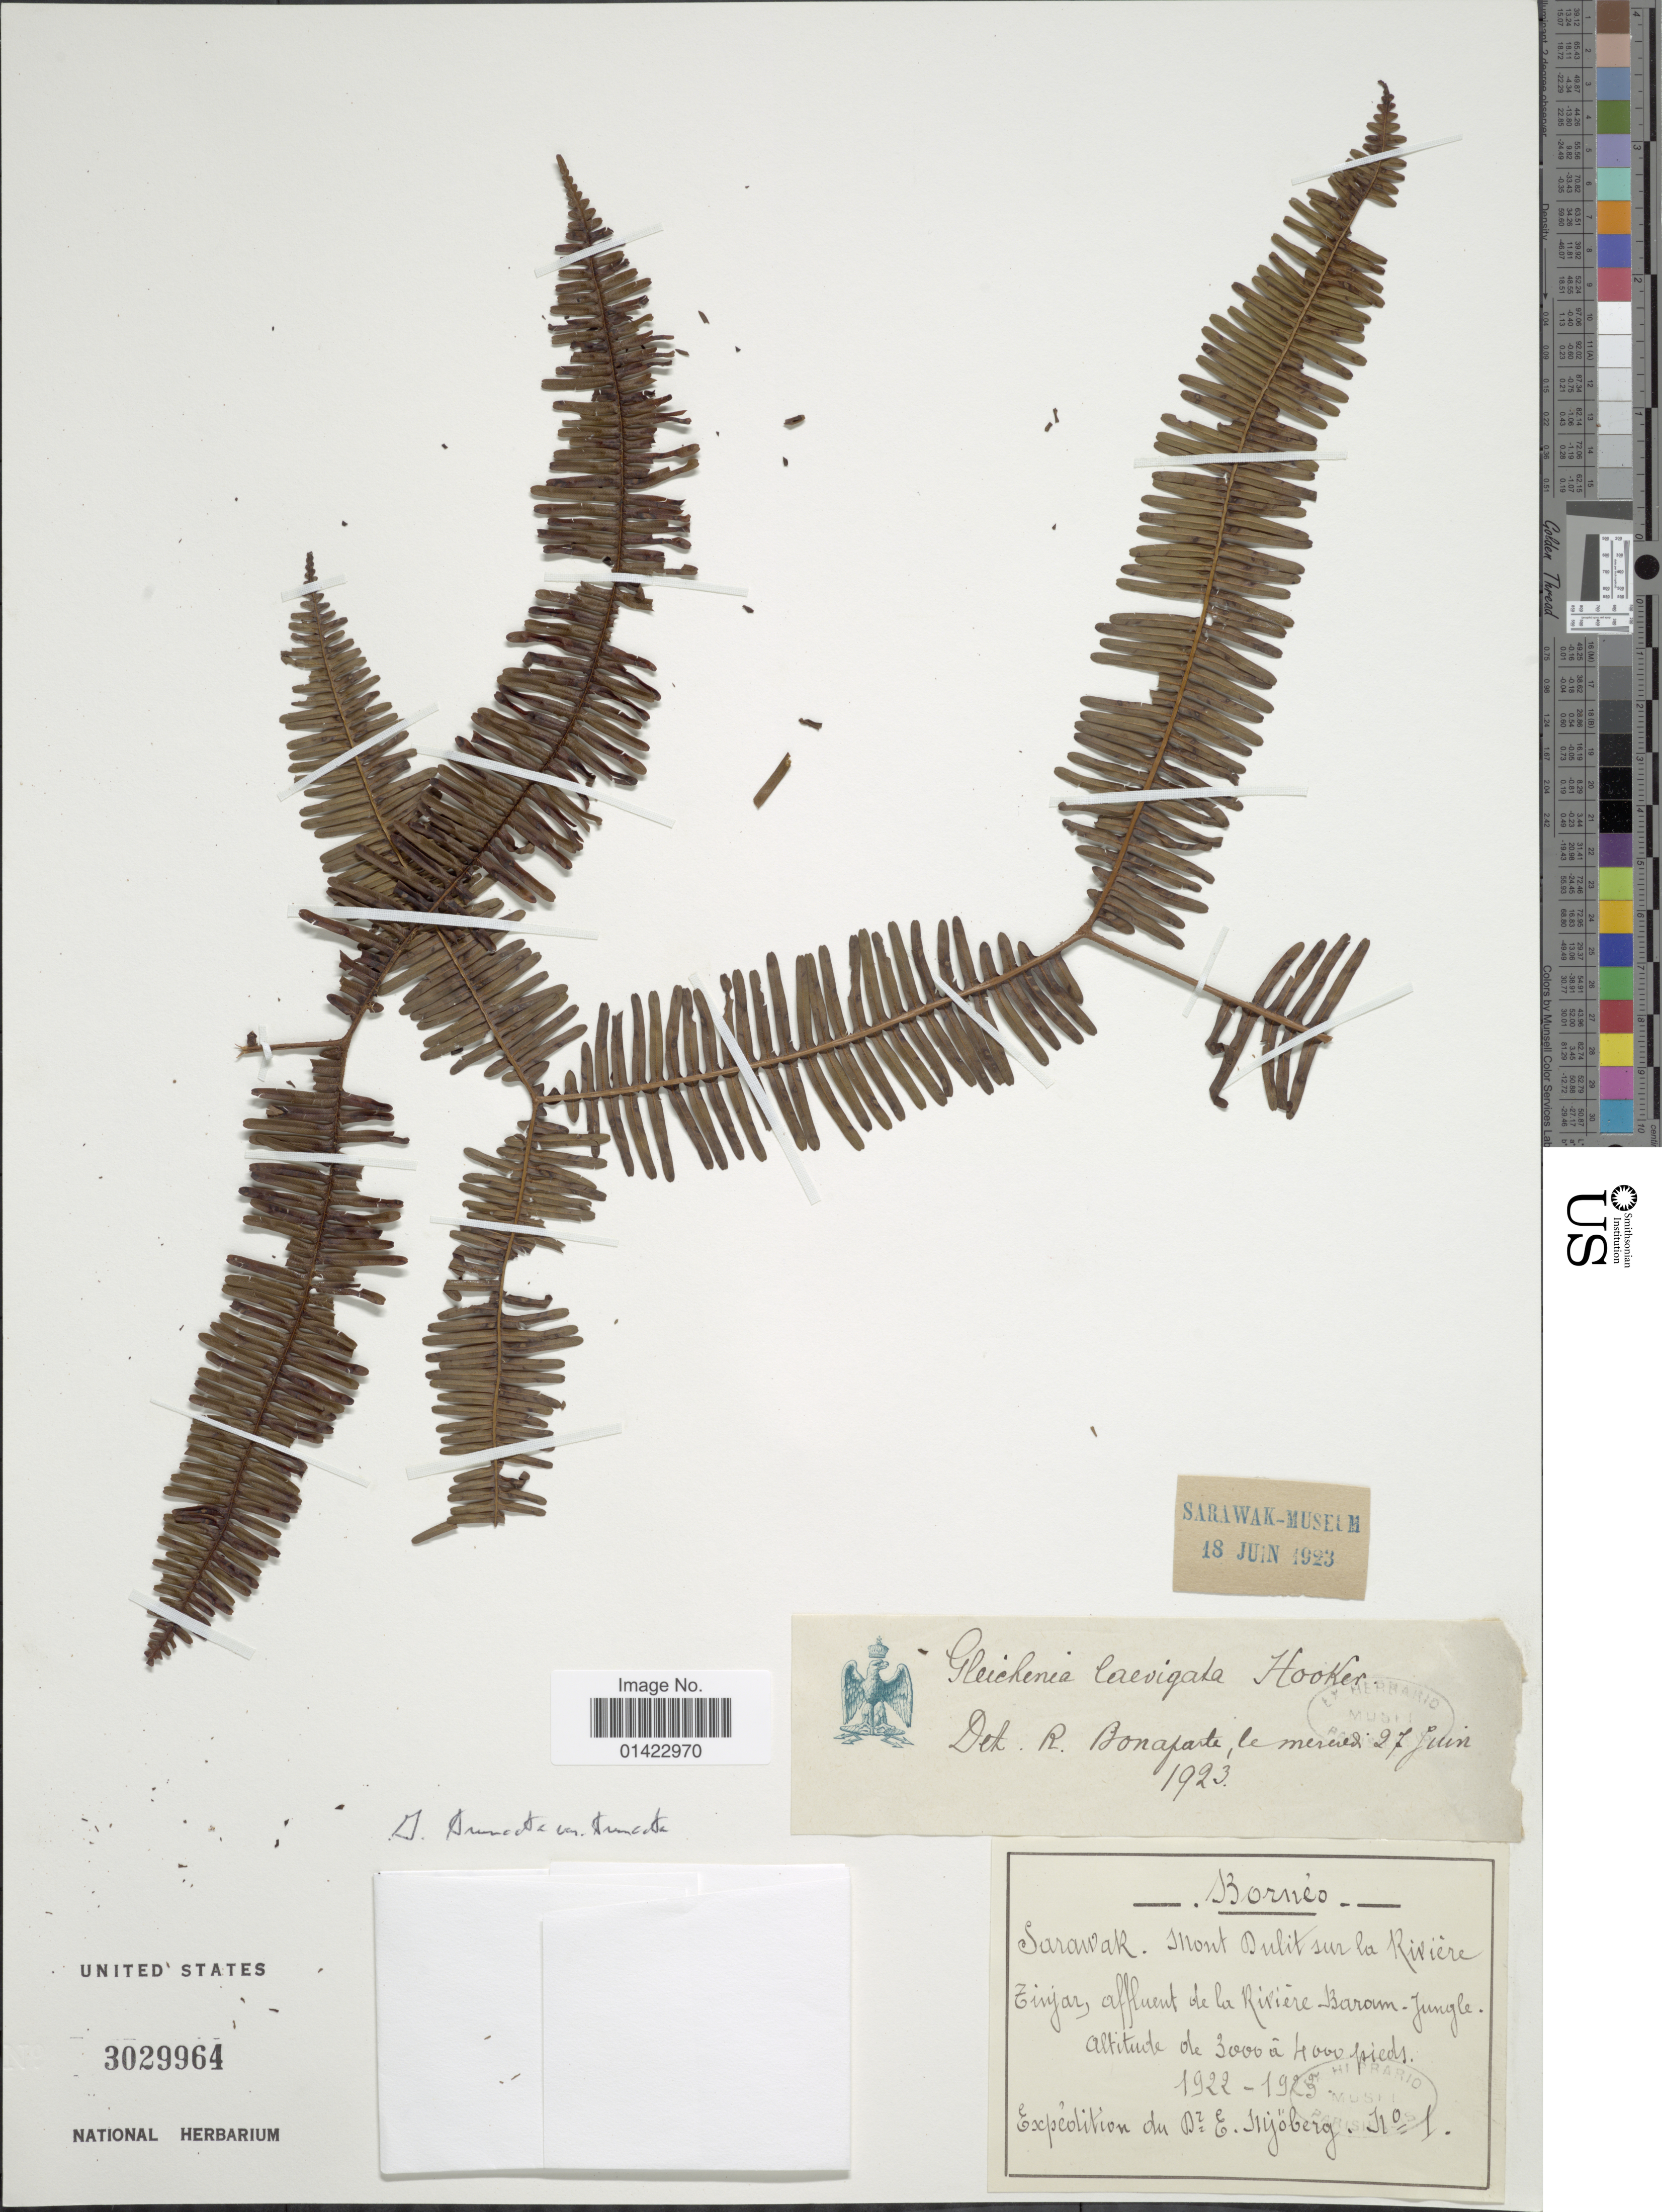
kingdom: Plantae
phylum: Tracheophyta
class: Polypodiopsida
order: Gleicheniales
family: Gleicheniaceae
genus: Sticherus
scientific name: Sticherus truncatus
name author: (Willd.) Nakai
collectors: E. Mjoberg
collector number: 1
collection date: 1922/1923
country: Malaysia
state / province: Sarawak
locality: Borneo, Sarawak, Mont Dulit sur la Riviere, Einjar, affluent de la Riviere Barom-jungle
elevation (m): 914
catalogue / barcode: US 3029964